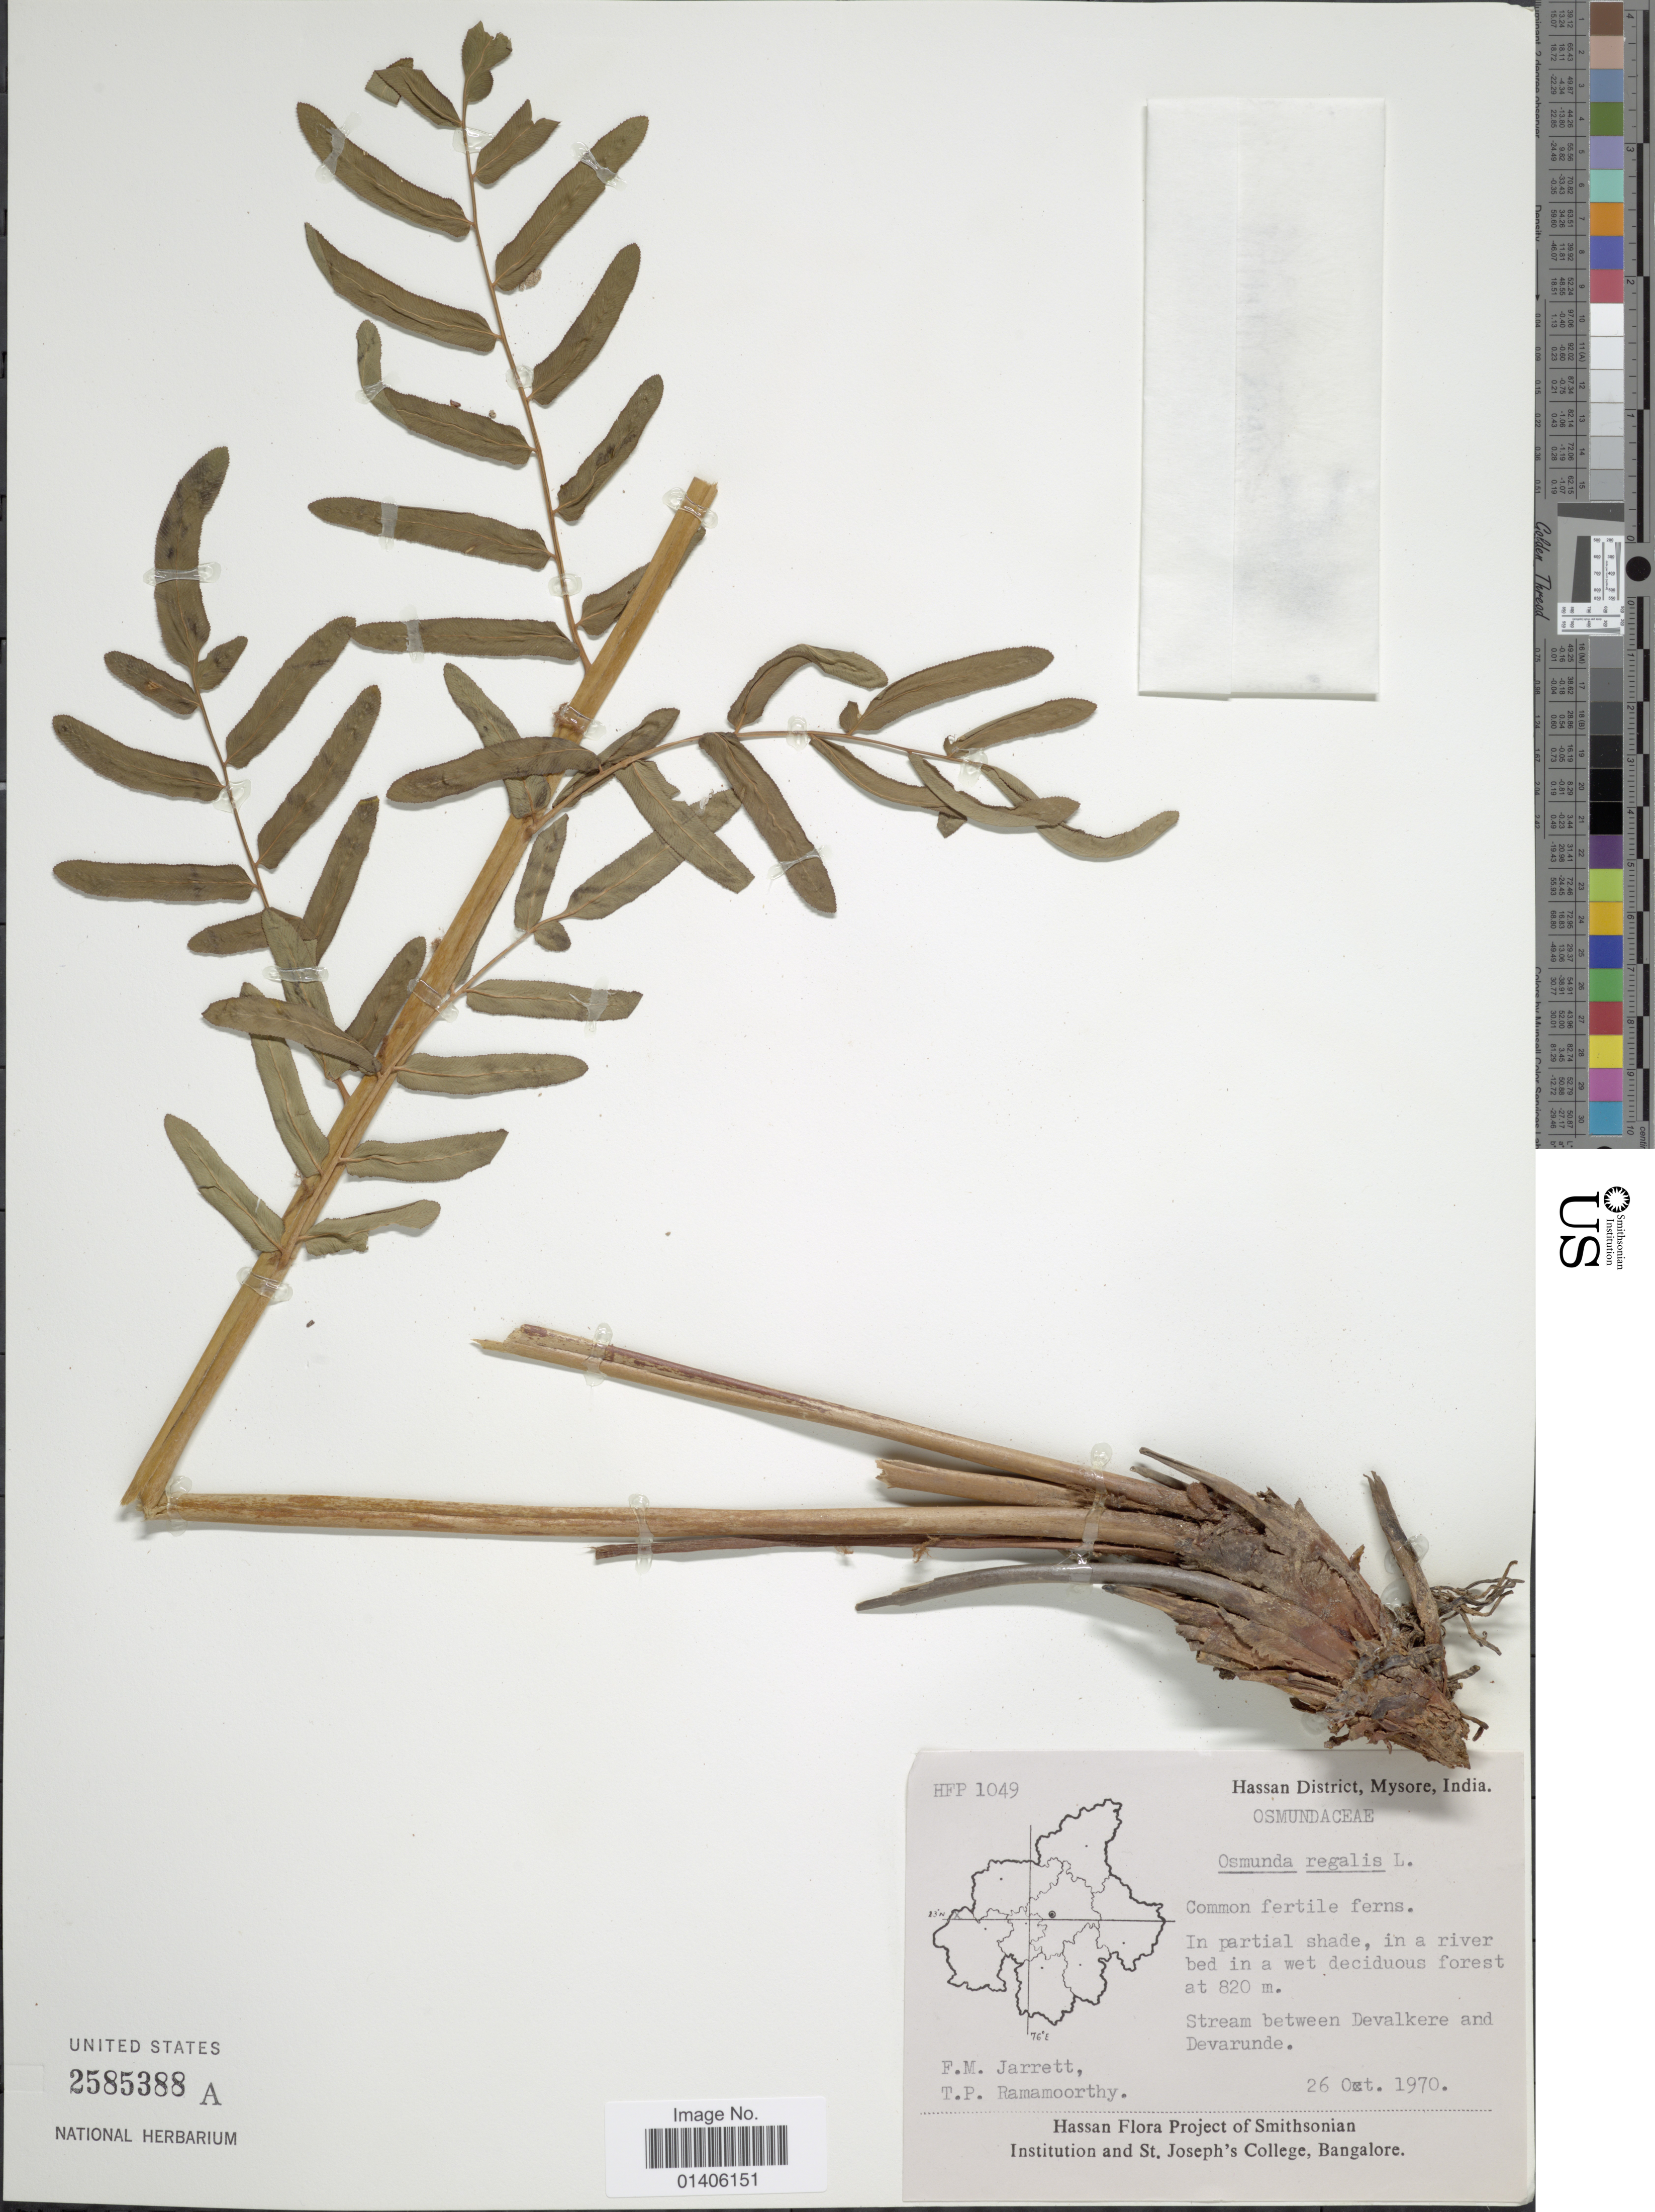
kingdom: Plantae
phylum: Tracheophyta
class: Polypodiopsida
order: Osmundales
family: Osmundaceae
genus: Osmunda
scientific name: Osmunda regalis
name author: L.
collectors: F. M. Jarrett & T. P. Ramamoorthy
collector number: HFP 1049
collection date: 1970-10-26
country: India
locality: Hassan District, Mysore, Stream between Devalkere and Devarunde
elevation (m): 820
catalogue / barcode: US 2585388A